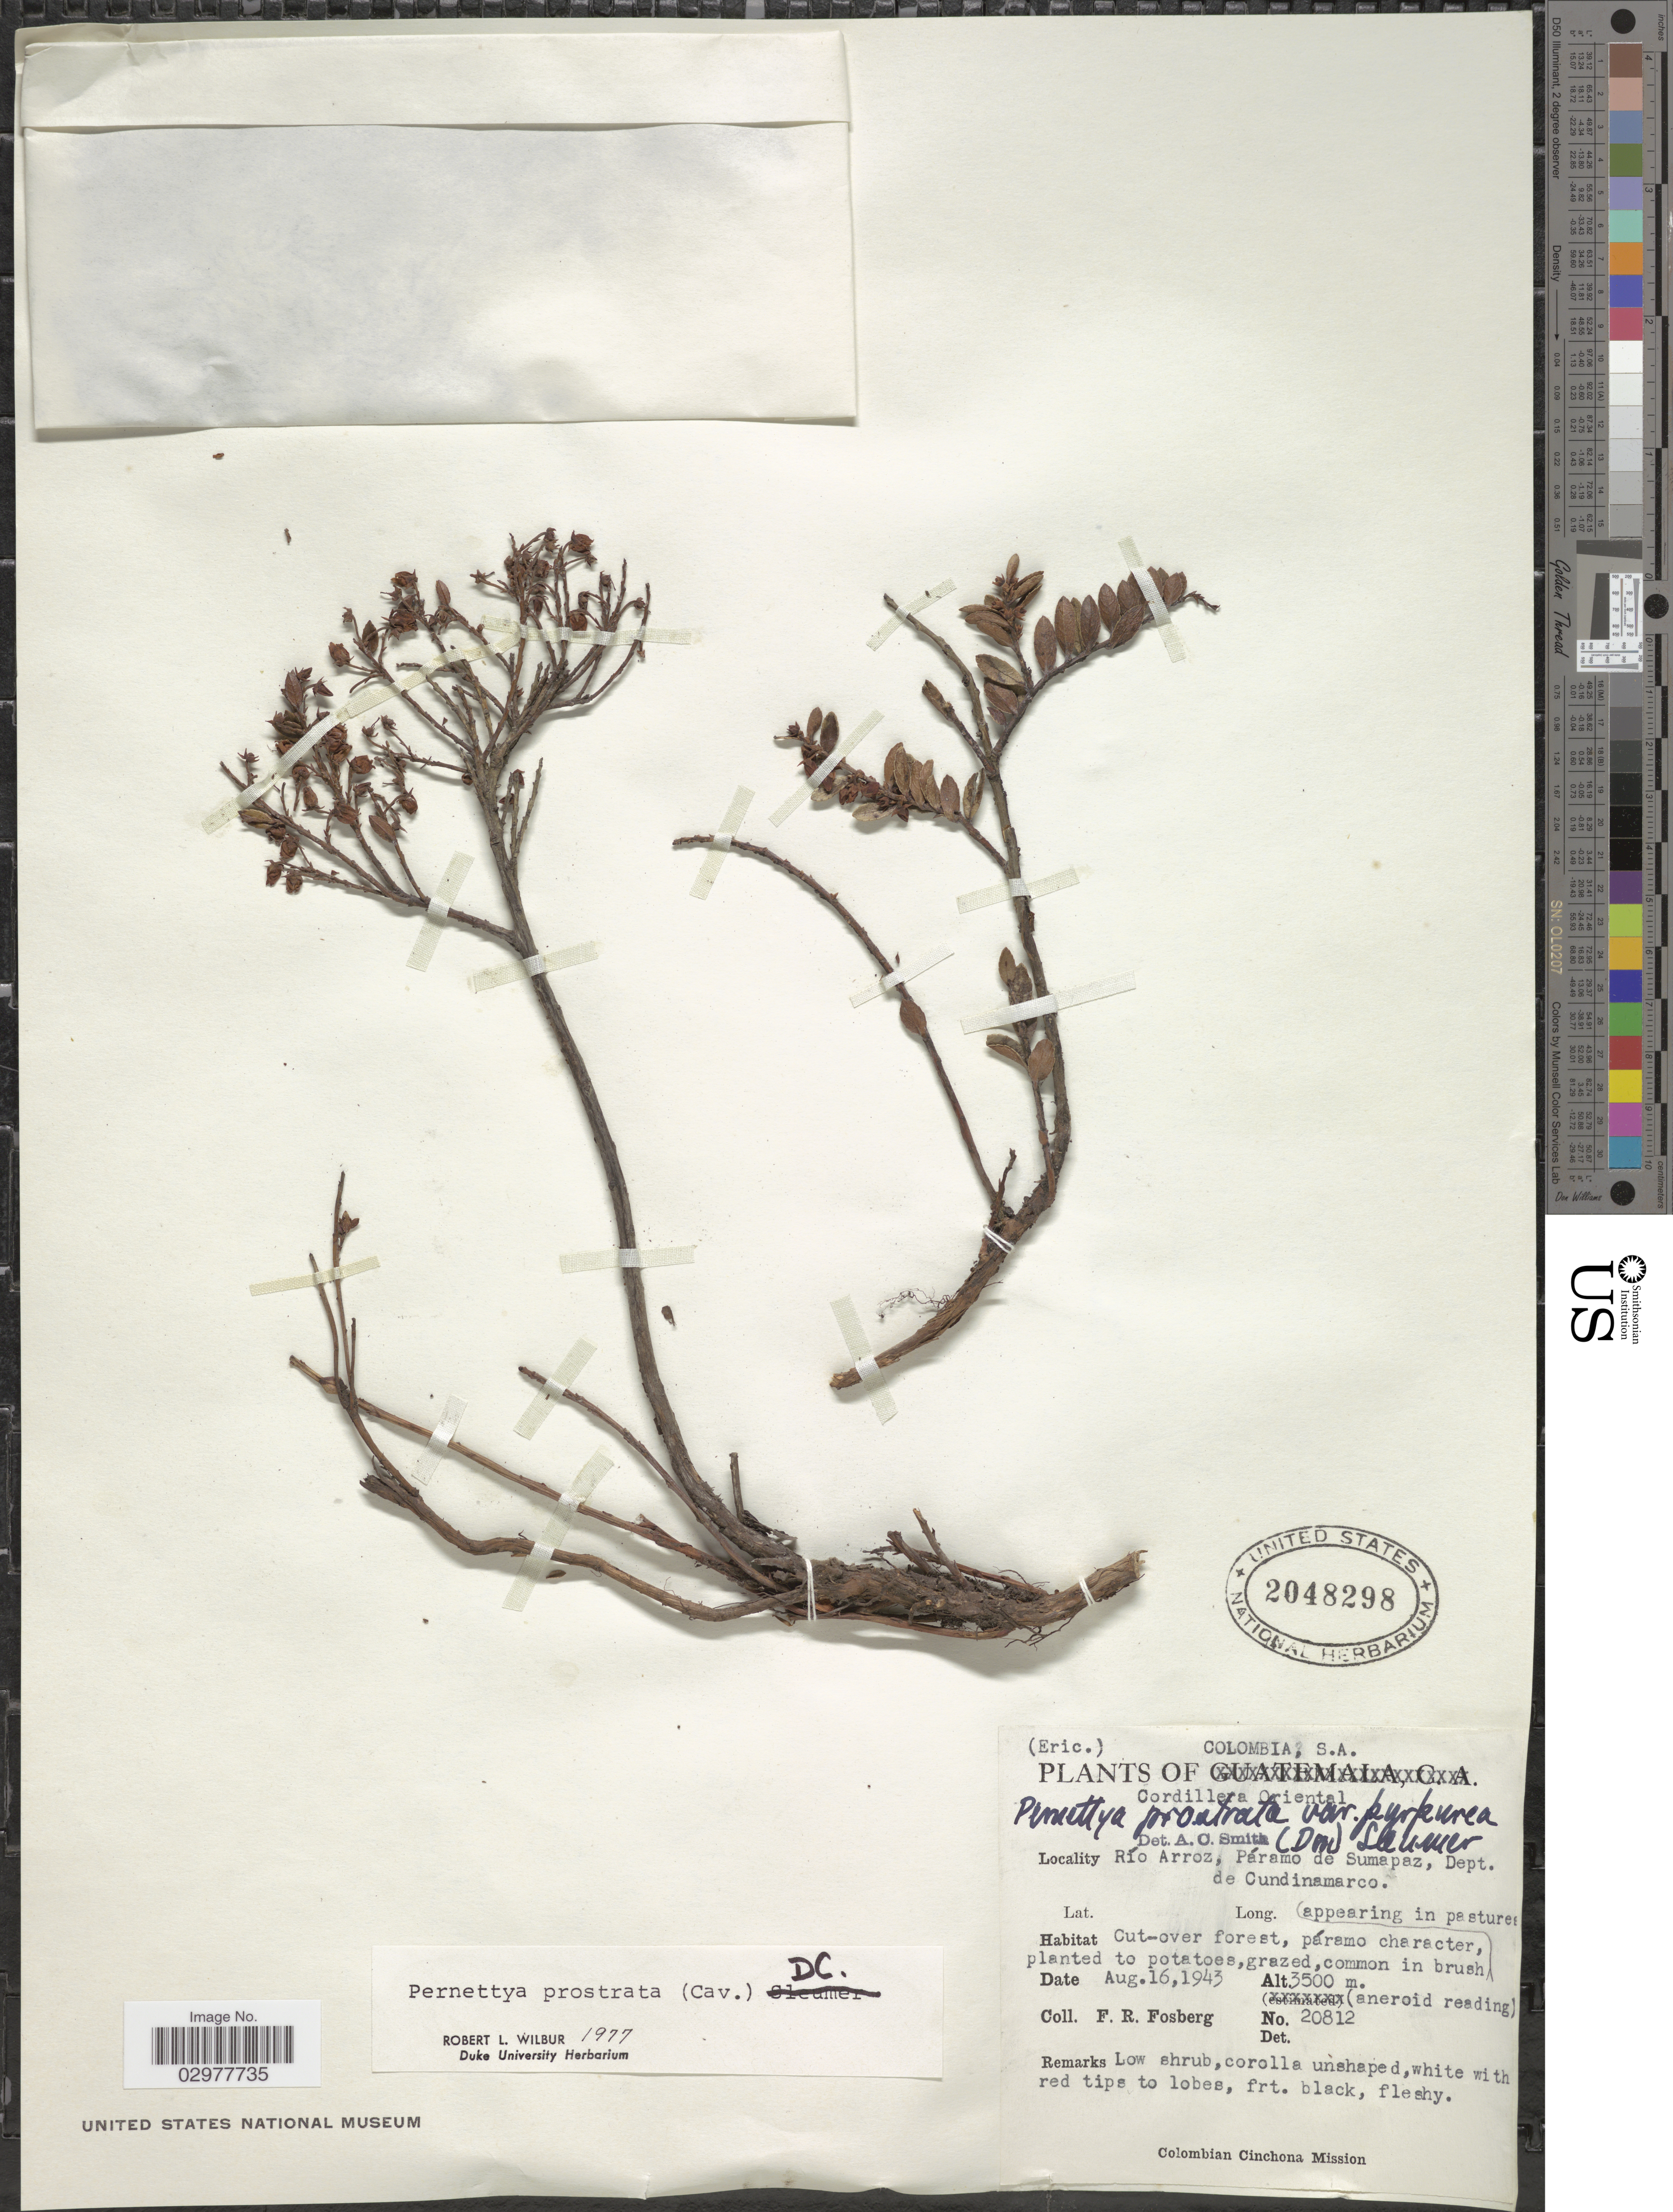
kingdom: Plantae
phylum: Tracheophyta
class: Magnoliopsida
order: Ericales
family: Ericaceae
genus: Pernettya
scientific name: Pernettya prostrata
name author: (Cav.) DC.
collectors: F. R. Fosberg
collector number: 20812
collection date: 1943-08-16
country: Colombia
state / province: Cundinamarca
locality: Cordillera Oriental, Río Arroz, Páramo de Sumapaz, Dept. de Cundinamarco.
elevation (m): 3500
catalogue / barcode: US 2048298